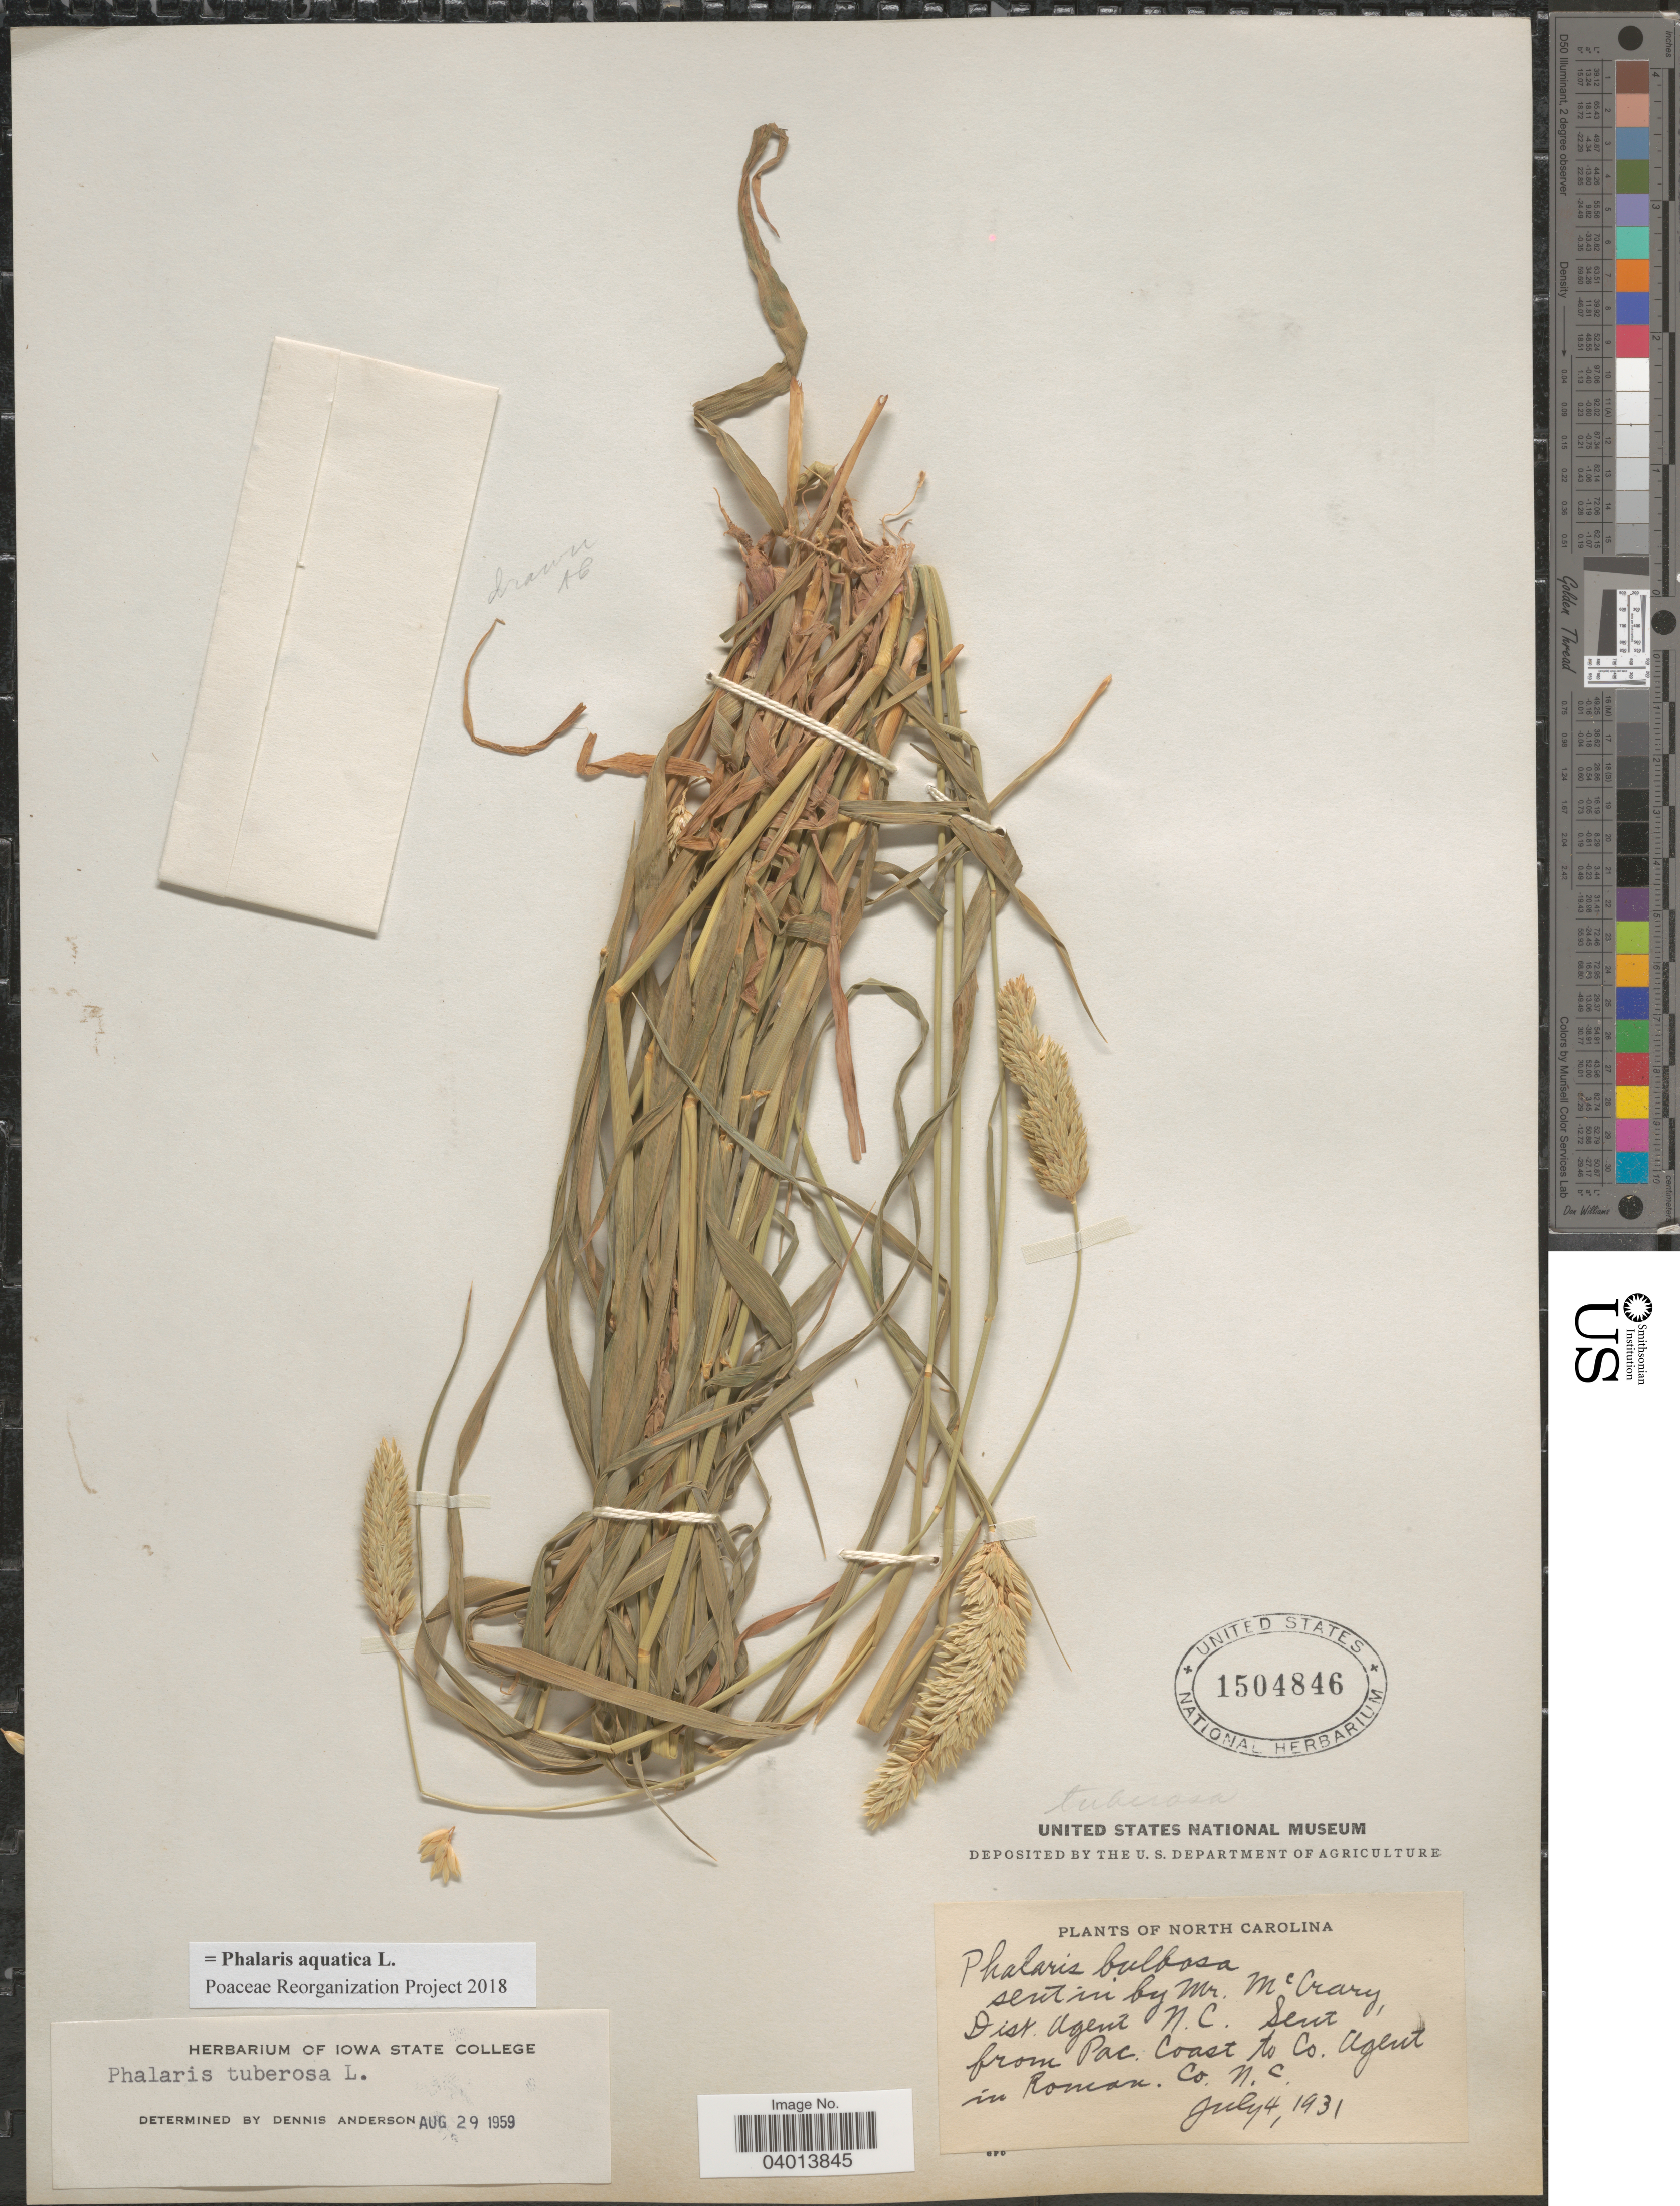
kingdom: Plantae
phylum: Tracheophyta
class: Liliopsida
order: Poales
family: Poaceae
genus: Phalaris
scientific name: Phalaris aquatica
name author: L.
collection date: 1931-07-04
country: United States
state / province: North Carolina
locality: Sent from Pac. Coast to Co. Agent ini Roman. Co.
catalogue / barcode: US 1504846